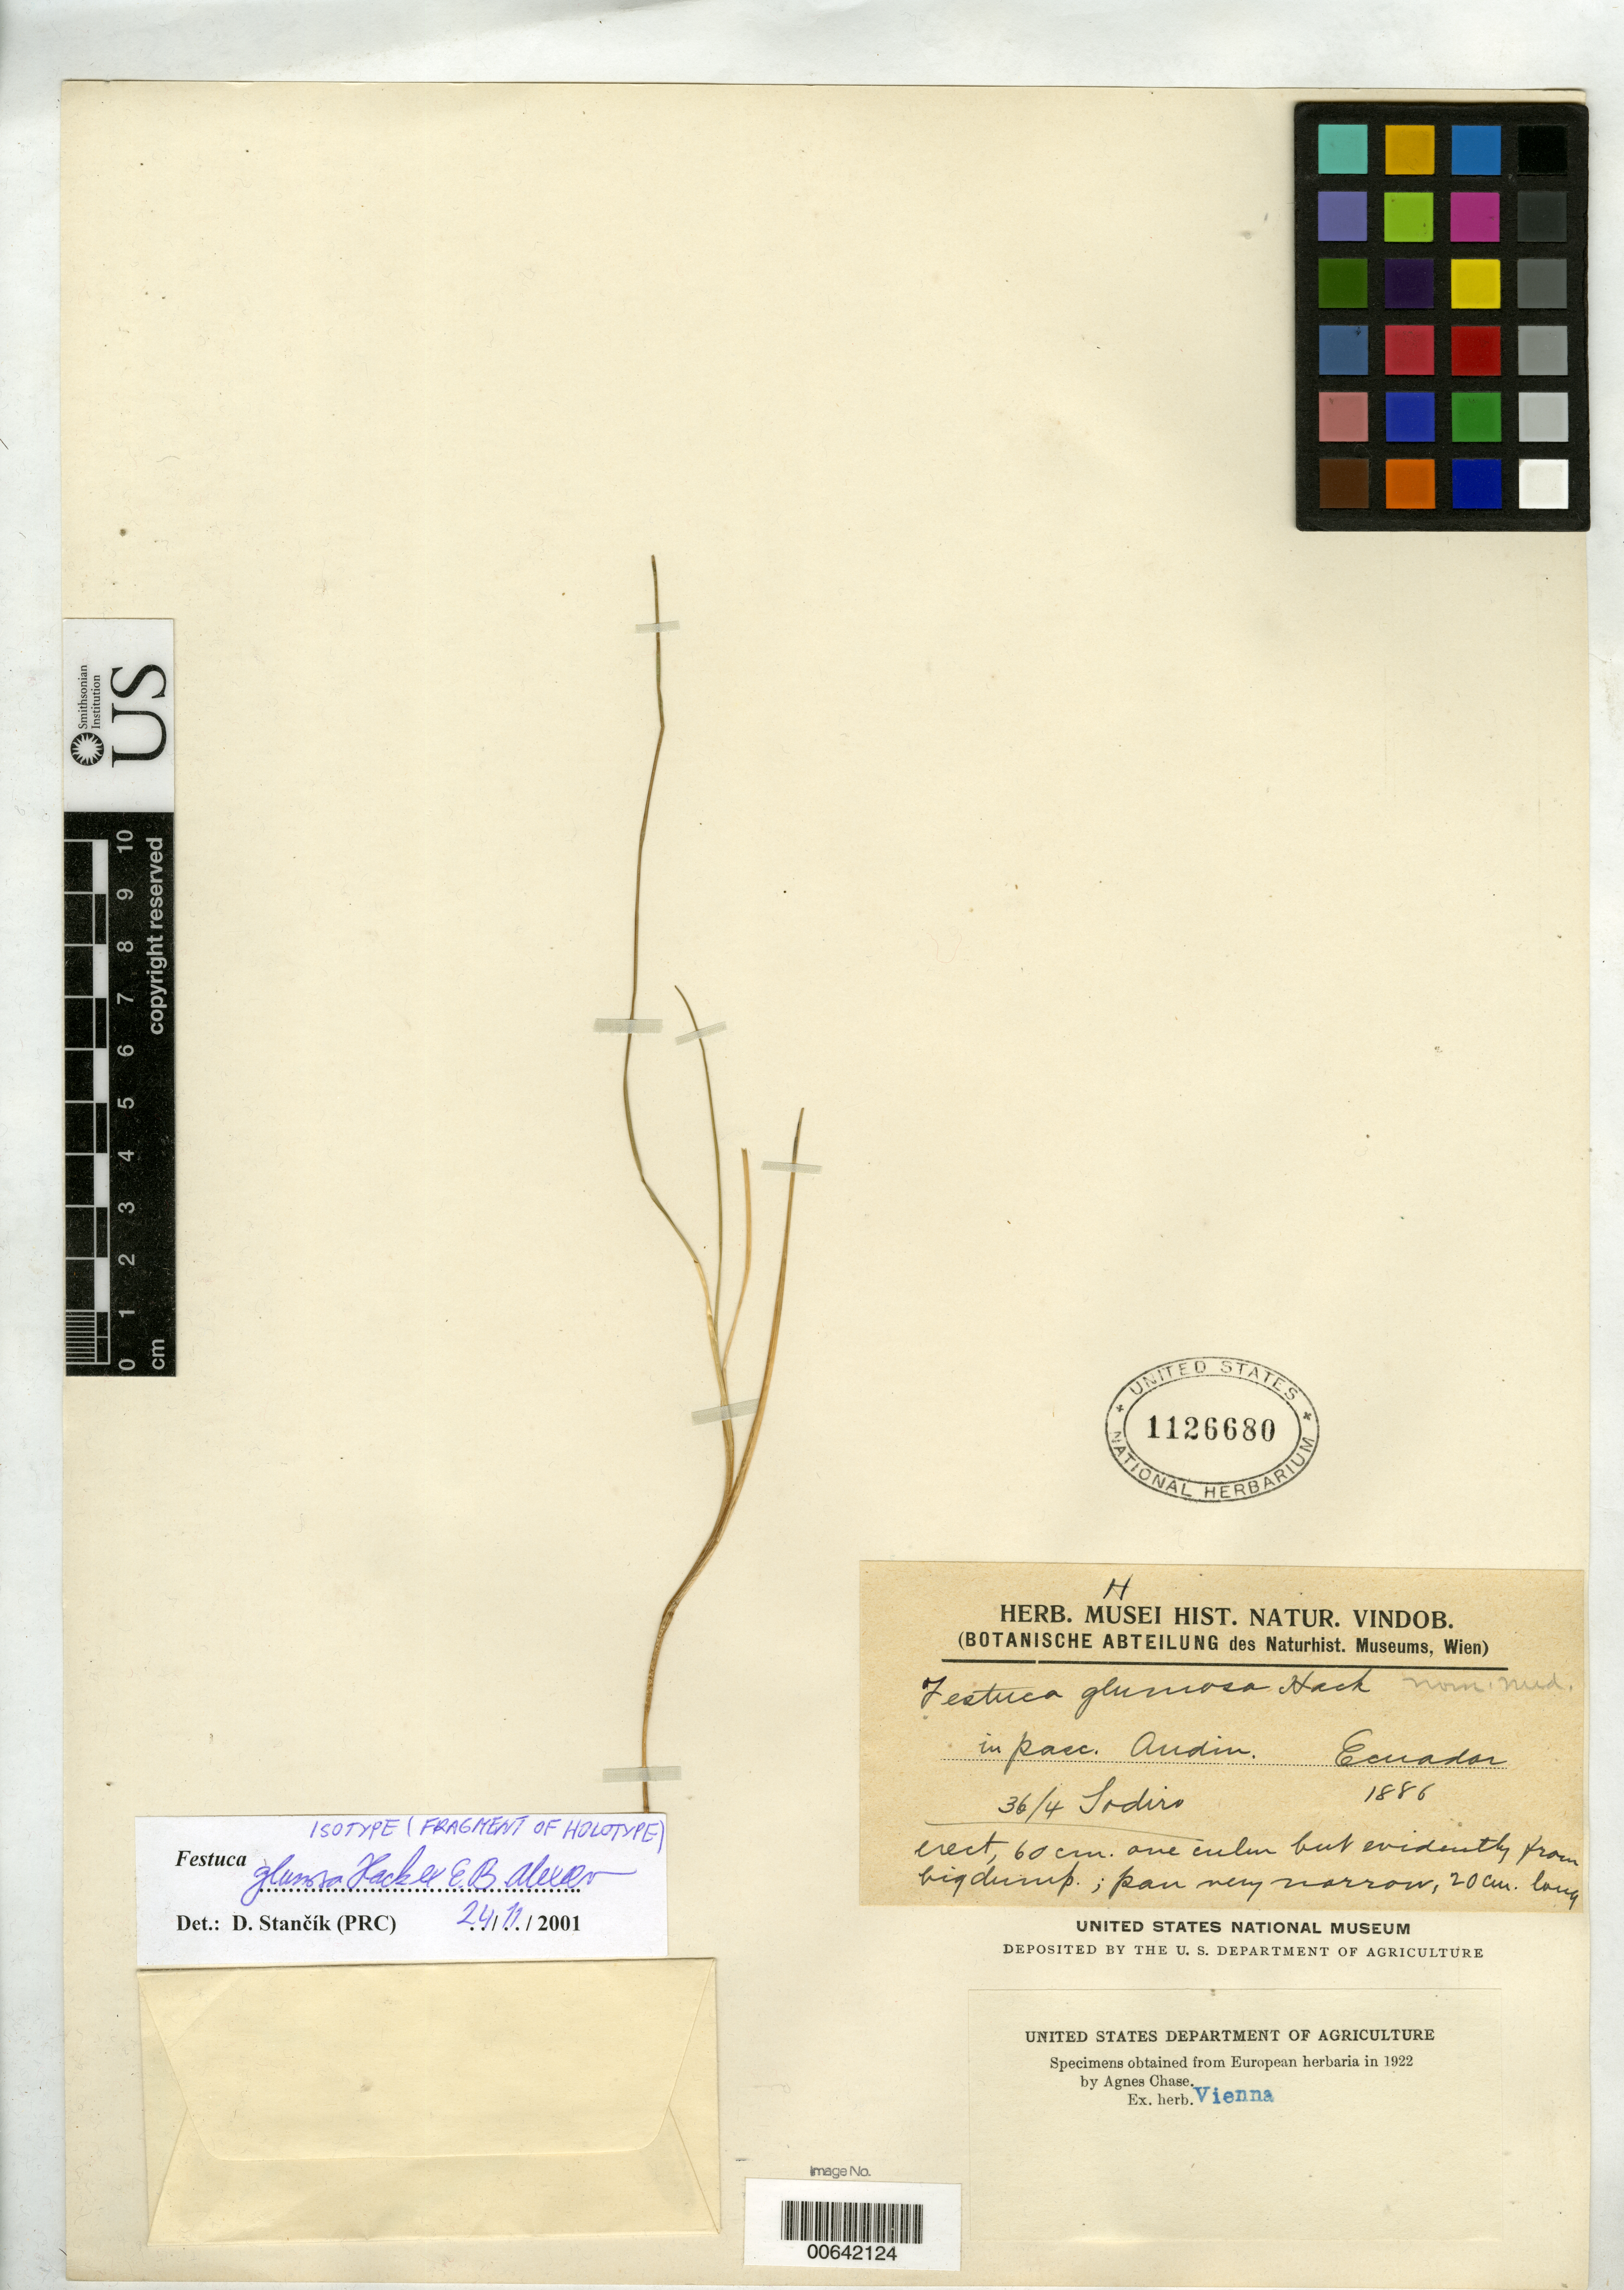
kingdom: Plantae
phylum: Tracheophyta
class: Liliopsida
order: Poales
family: Poaceae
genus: Festuca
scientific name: Festuca glumosa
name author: Hack. ex E.B. Alexeev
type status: Isotype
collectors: L. Sodiro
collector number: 36/4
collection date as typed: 1886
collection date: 1886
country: Ecuador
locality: In pasc. Andin.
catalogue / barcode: US 1126680